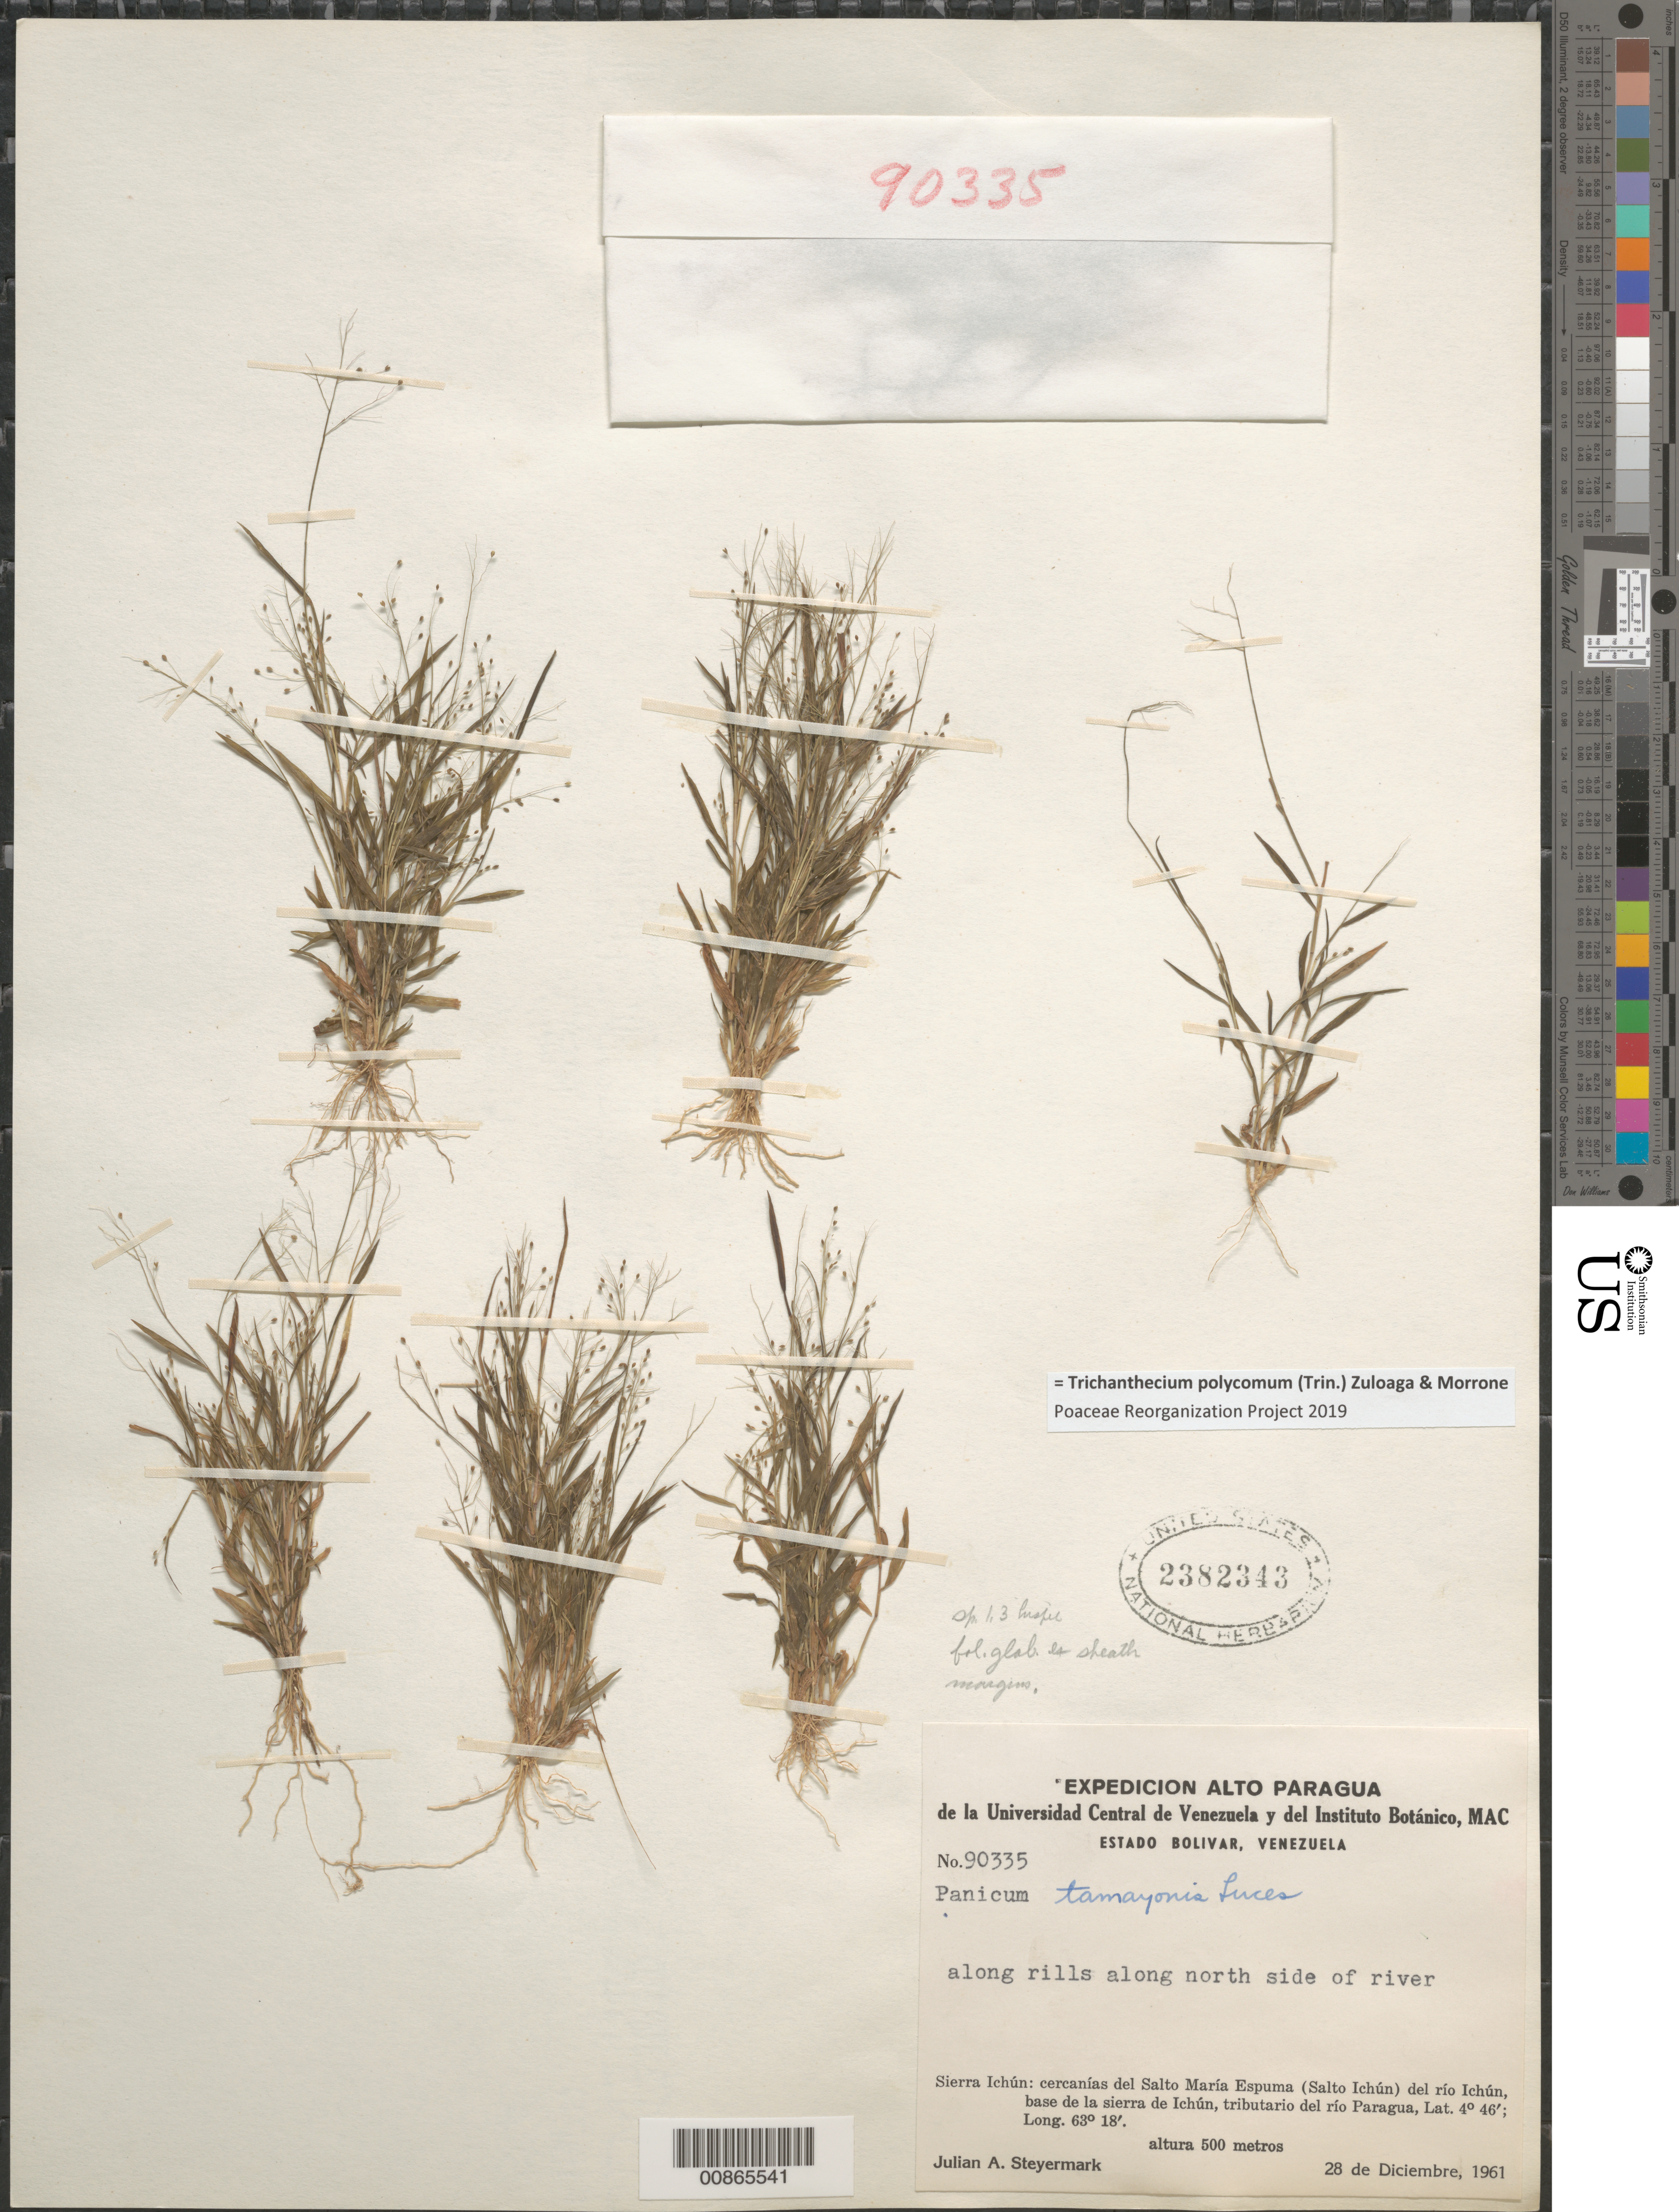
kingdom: Plantae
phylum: Tracheophyta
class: Liliopsida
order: Poales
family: Poaceae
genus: Trichanthecium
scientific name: Trichanthecium polycomum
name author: (Trin.) Zuloaga & Morrone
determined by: Poaceae Reorganization Project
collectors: J. Steyermark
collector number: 90335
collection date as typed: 28-Dec-61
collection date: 1961-12-28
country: Venezuela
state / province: Bolívar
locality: Sierra Ichún, Salto María Espuma (Salto Ichún) del Río Ichún (tributary of río Paragua), base de la sierra de Ichún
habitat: Along rills along N side of river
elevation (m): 500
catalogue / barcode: US 2382343